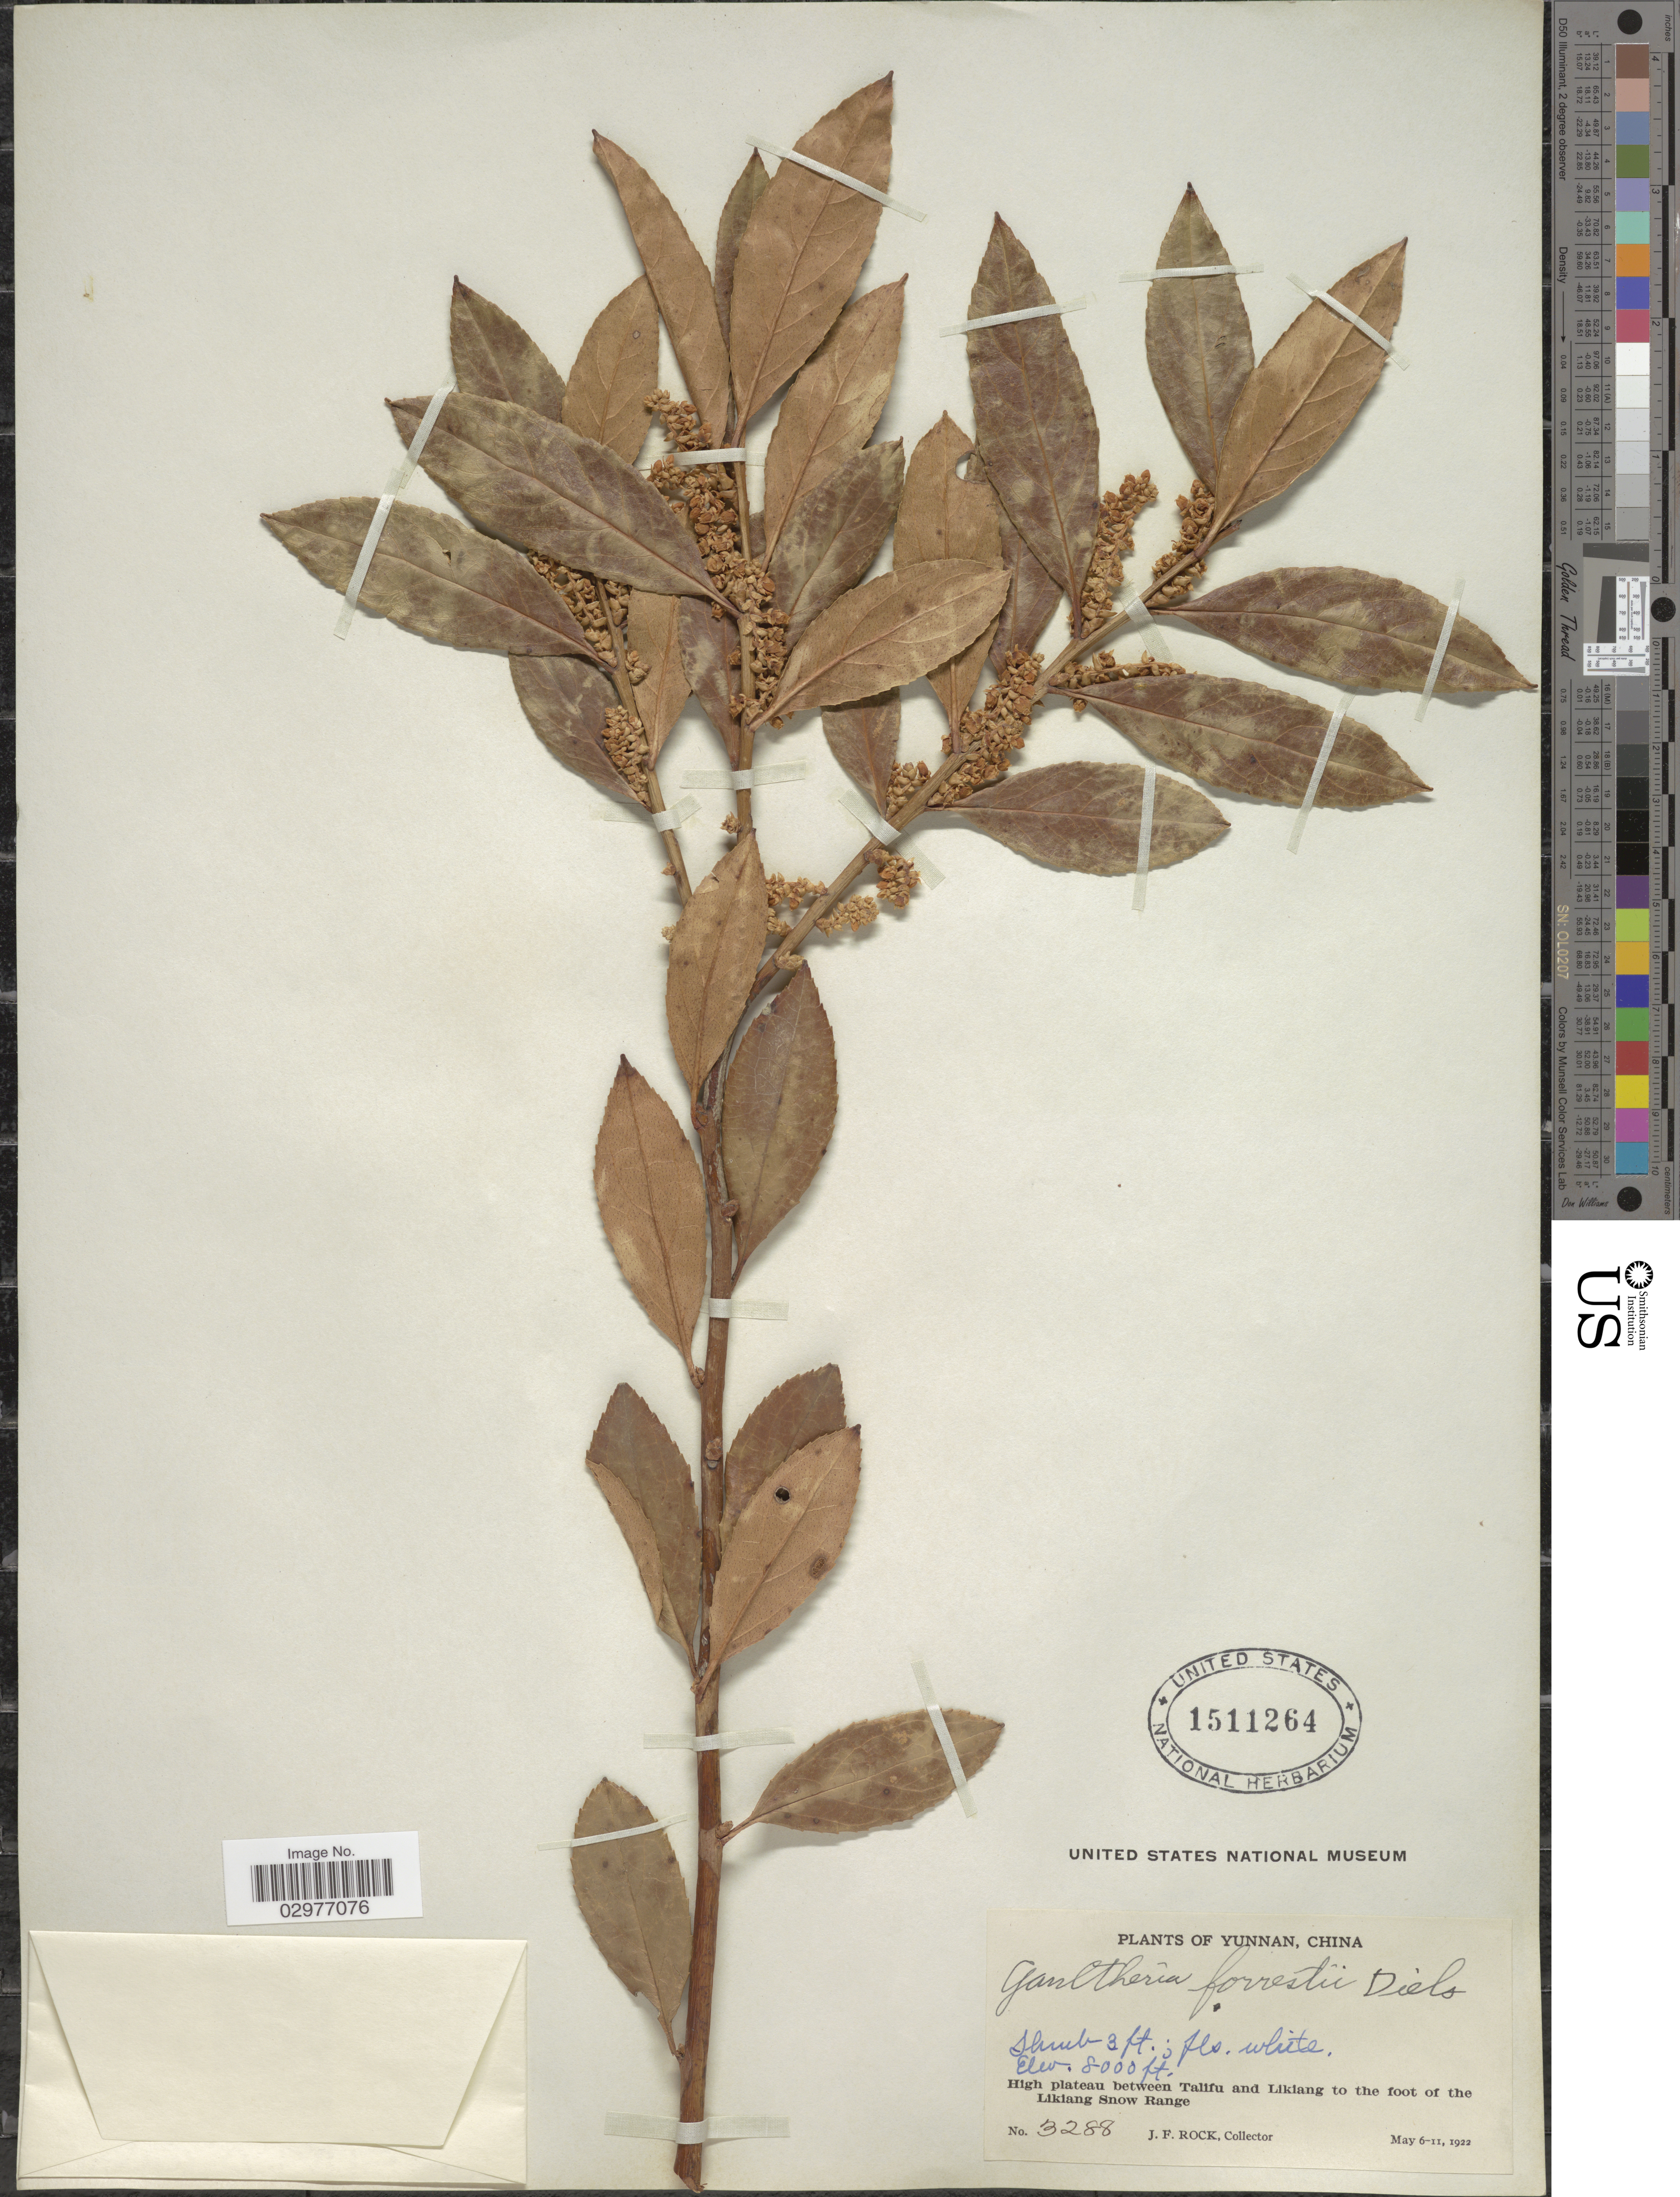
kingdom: Plantae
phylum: Tracheophyta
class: Magnoliopsida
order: Ericales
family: Ericaceae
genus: Gaultheria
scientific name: Gaultheria forrestii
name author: Diels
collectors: J. Rock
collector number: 3288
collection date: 1922-05-06/1922-05-11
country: China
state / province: Yunnan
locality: High plateau between Talifu and Likiang to the foot of the Likiang Snow Range.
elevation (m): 2438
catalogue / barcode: US 1511264